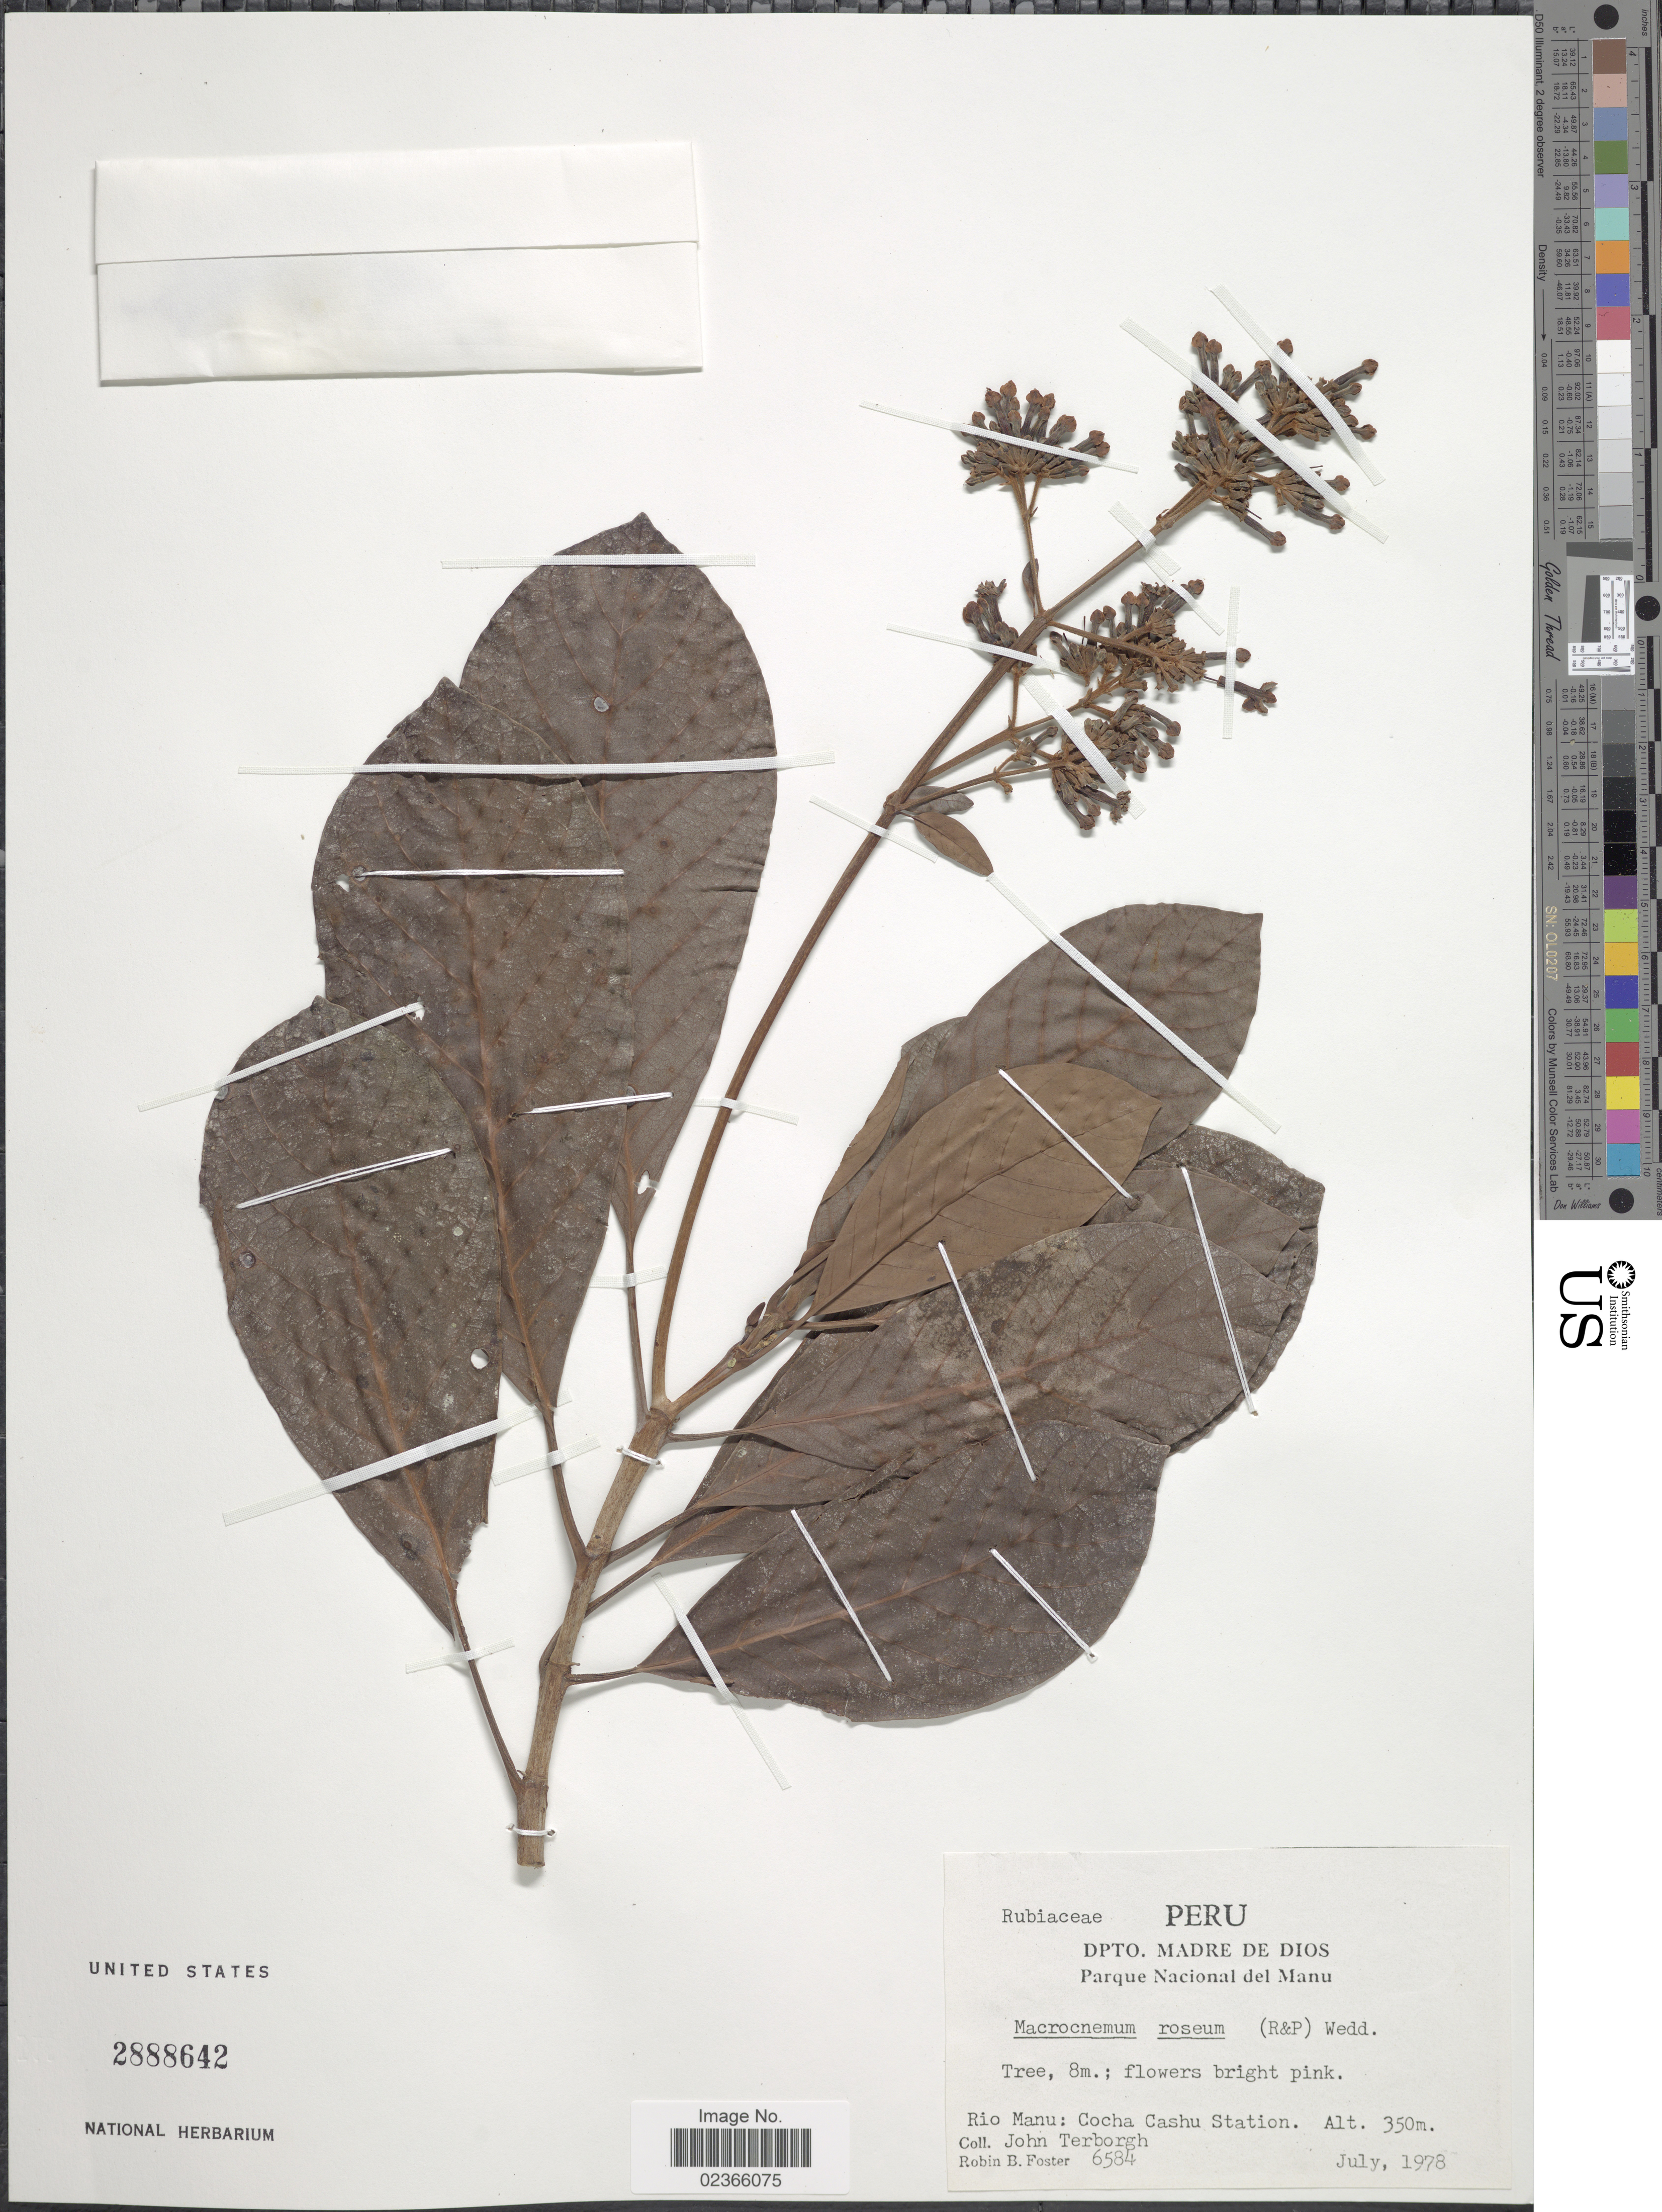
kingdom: Plantae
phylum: Tracheophyta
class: Magnoliopsida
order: Gentianales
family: Rubiaceae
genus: Macrocnemum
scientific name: Macrocnemum roseum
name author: (Ruiz & Pav.) Wedd.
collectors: J. Terborgh & R. B. Foster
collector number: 6584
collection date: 1978-07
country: Peru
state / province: Madre de Dios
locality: Dpto. Madre de Dios. Paque Nacional del Manu. Rio Manu: Cocha Cashu Station.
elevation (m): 350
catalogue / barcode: US 2888642